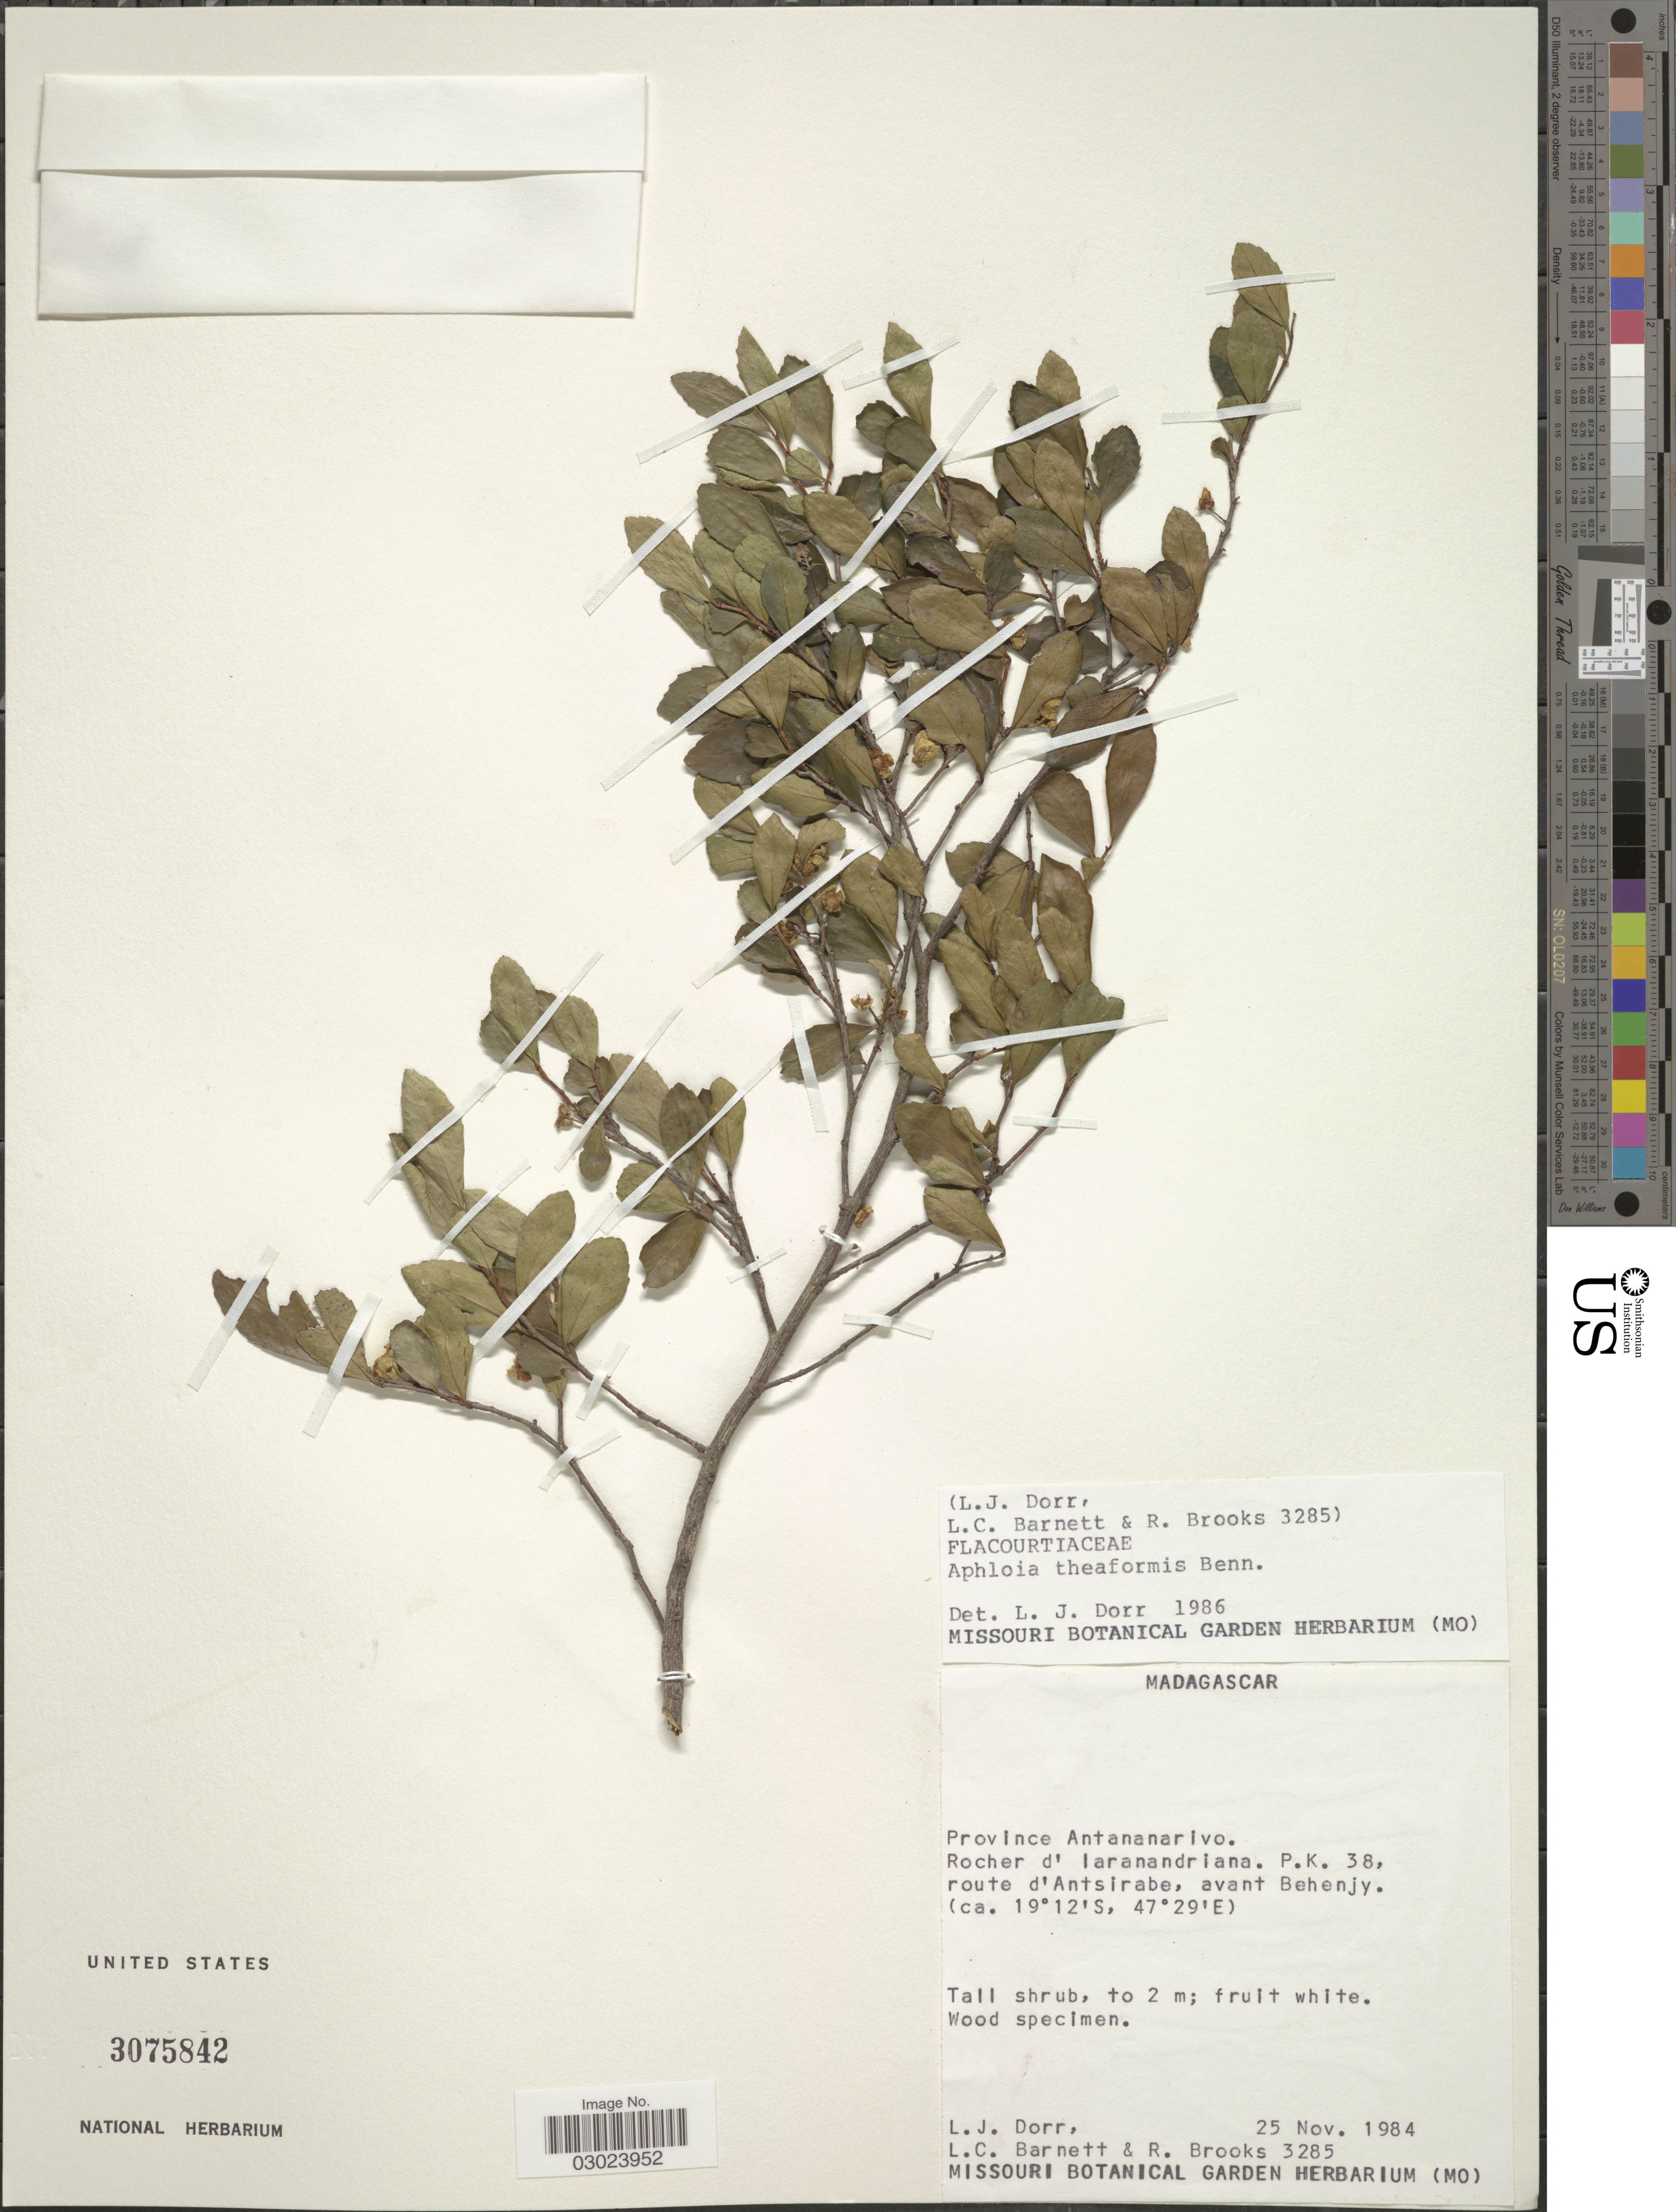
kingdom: Plantae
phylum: Tracheophyta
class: Magnoliopsida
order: Crossosomatales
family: Aphloiaceae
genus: Aphloia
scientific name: Aphloia theiformis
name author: (Vahl) Benn.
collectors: L. J. Dorr, L. C. Barnett & R. Brooks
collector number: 3285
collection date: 1984-11-25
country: Madagascar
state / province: Vakinankaratra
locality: Rocher d'Iaranandriana. P. K. 38, route d'Antsirabe, avant Behenjy.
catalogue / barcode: US 3075842